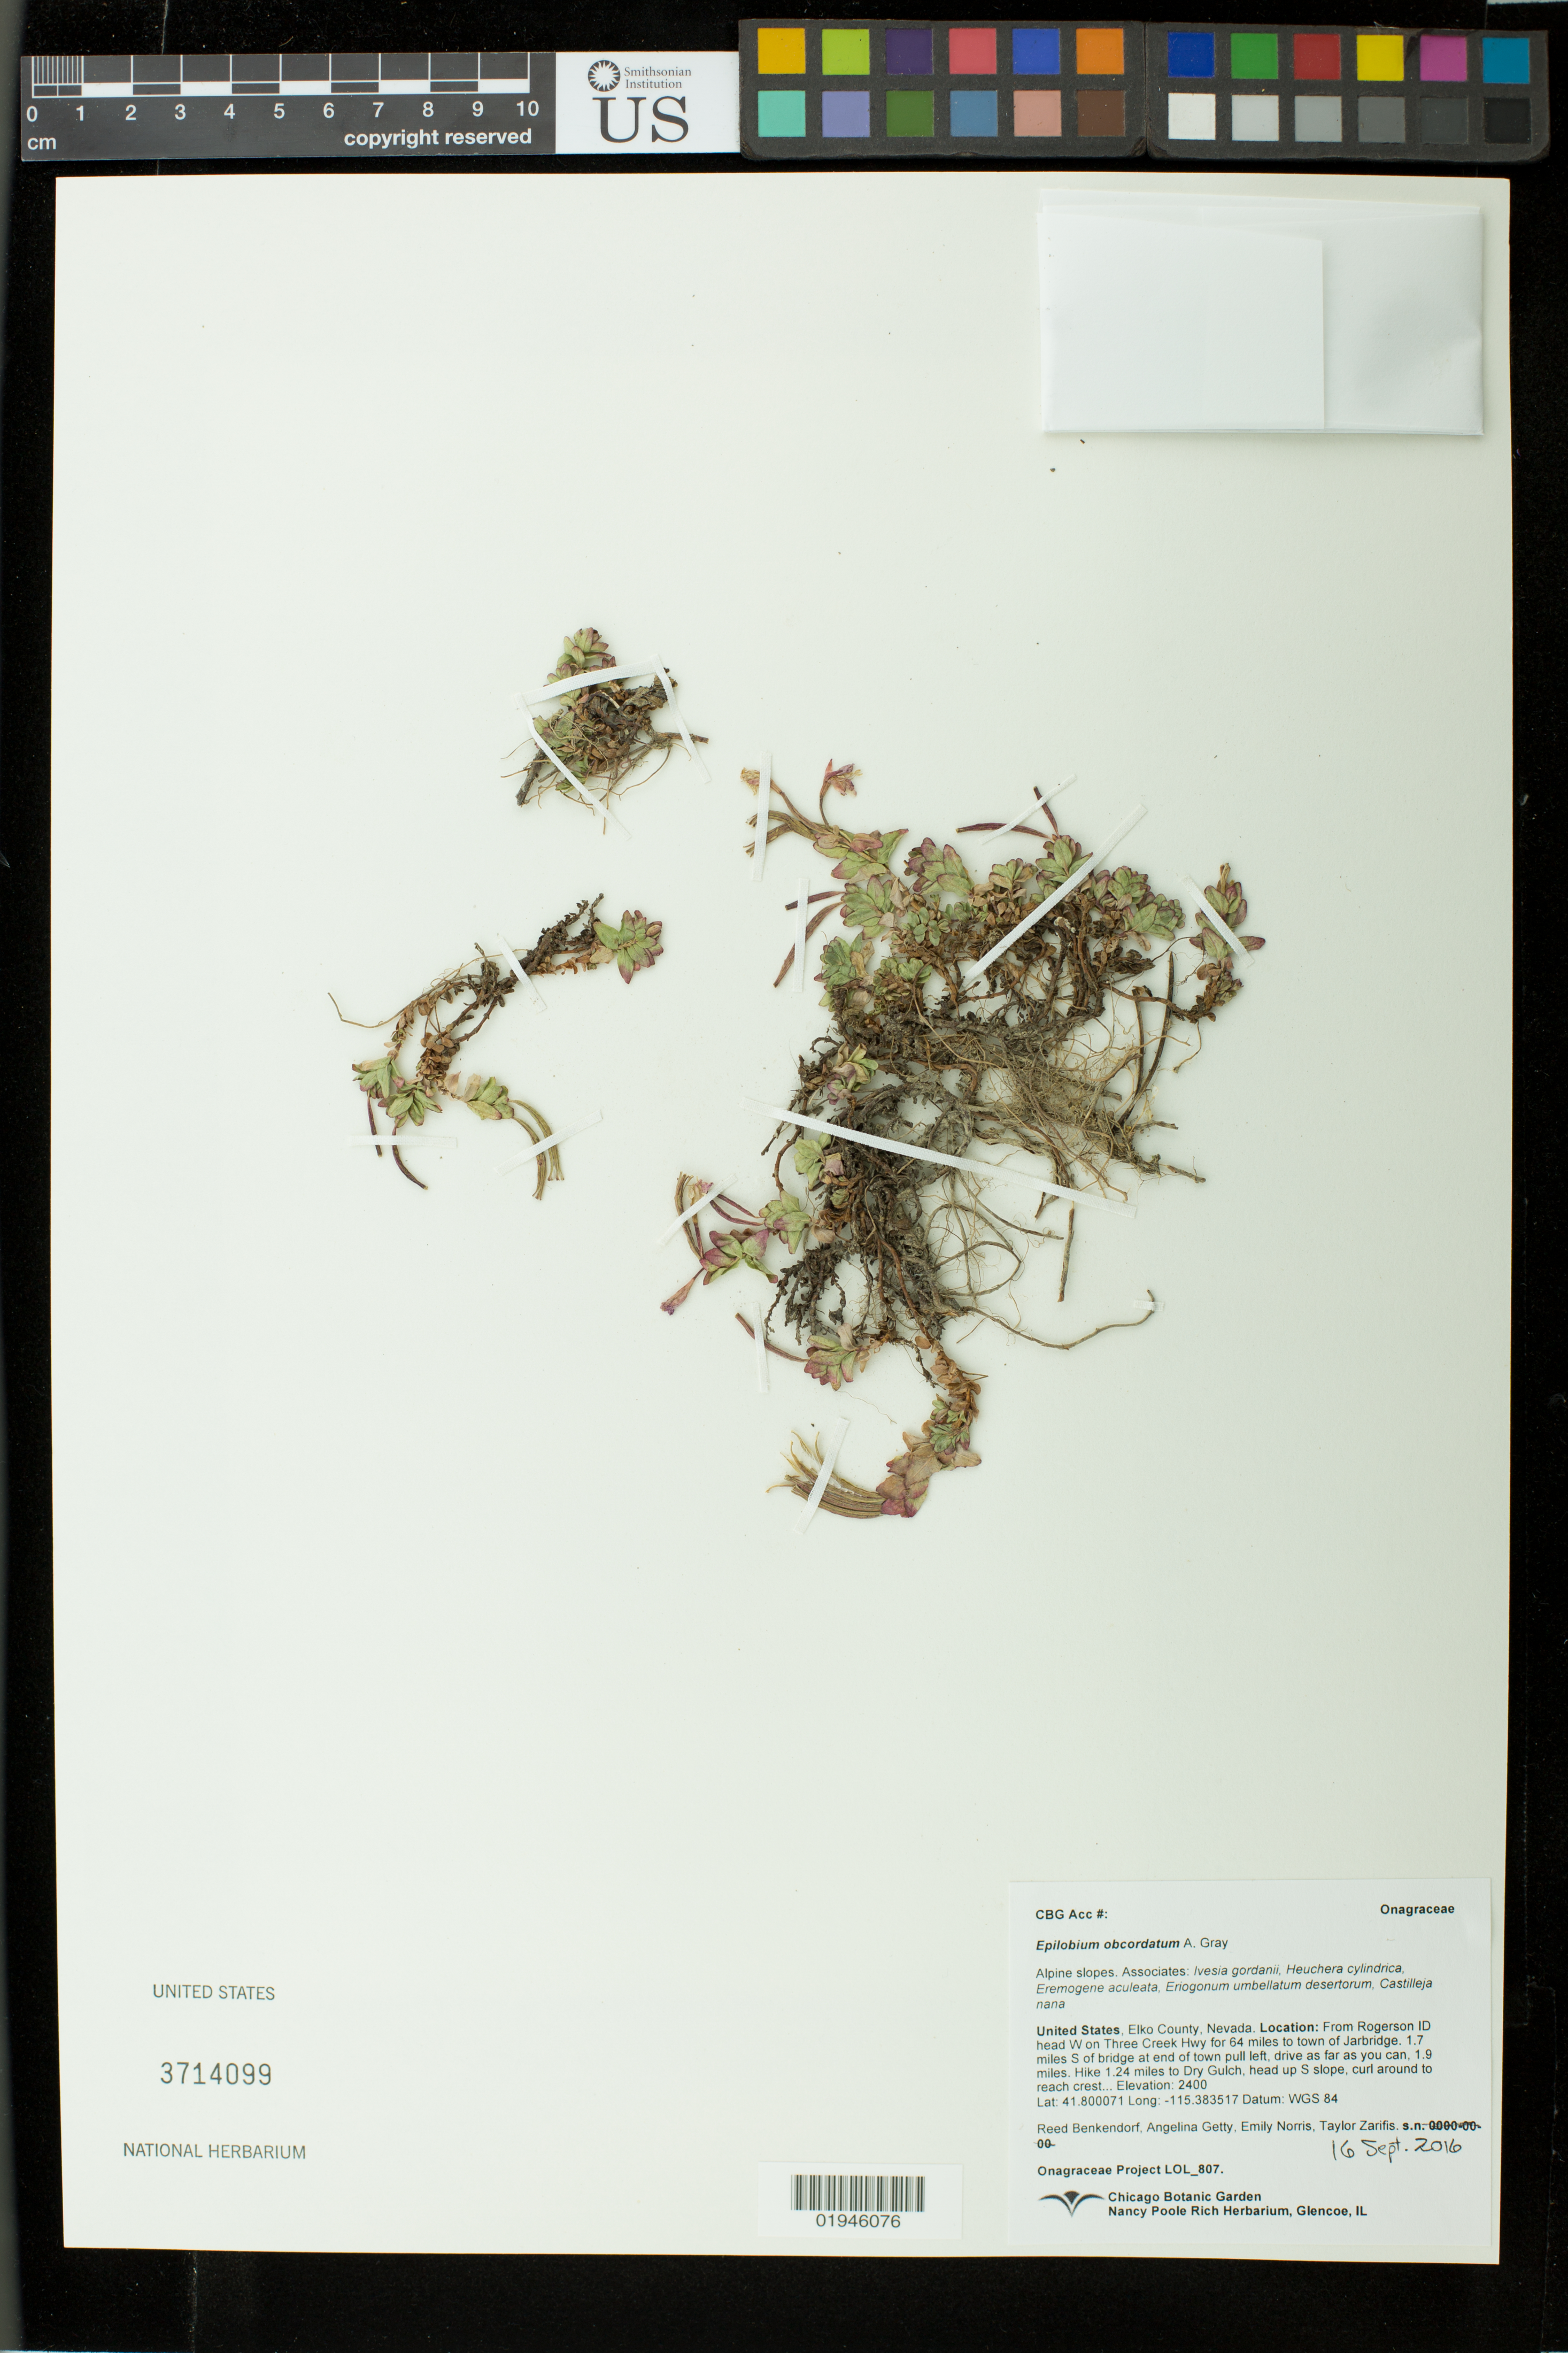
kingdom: Plantae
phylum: Tracheophyta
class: Magnoliopsida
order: Myrtales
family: Onagraceae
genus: Epilobium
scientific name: Epilobium obcordatum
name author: A. Gray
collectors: R. Benkendorf, A. Getty, E. Norris & T. Zarifis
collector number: LOL 807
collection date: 2016-09-16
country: United States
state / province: Nevada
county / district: Elko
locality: From Rogerson ID head W on Three Creek Hwy for 64 miles to town of Jarbridge. 1.7 miles S of bridge at end of town pull left, drive as far as you can, 1.9 miles. Hike 1.24 miles to Dry Gulch, head up S slope, curl around to reach crest.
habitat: Alpine slopes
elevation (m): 2400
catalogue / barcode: US 3714099